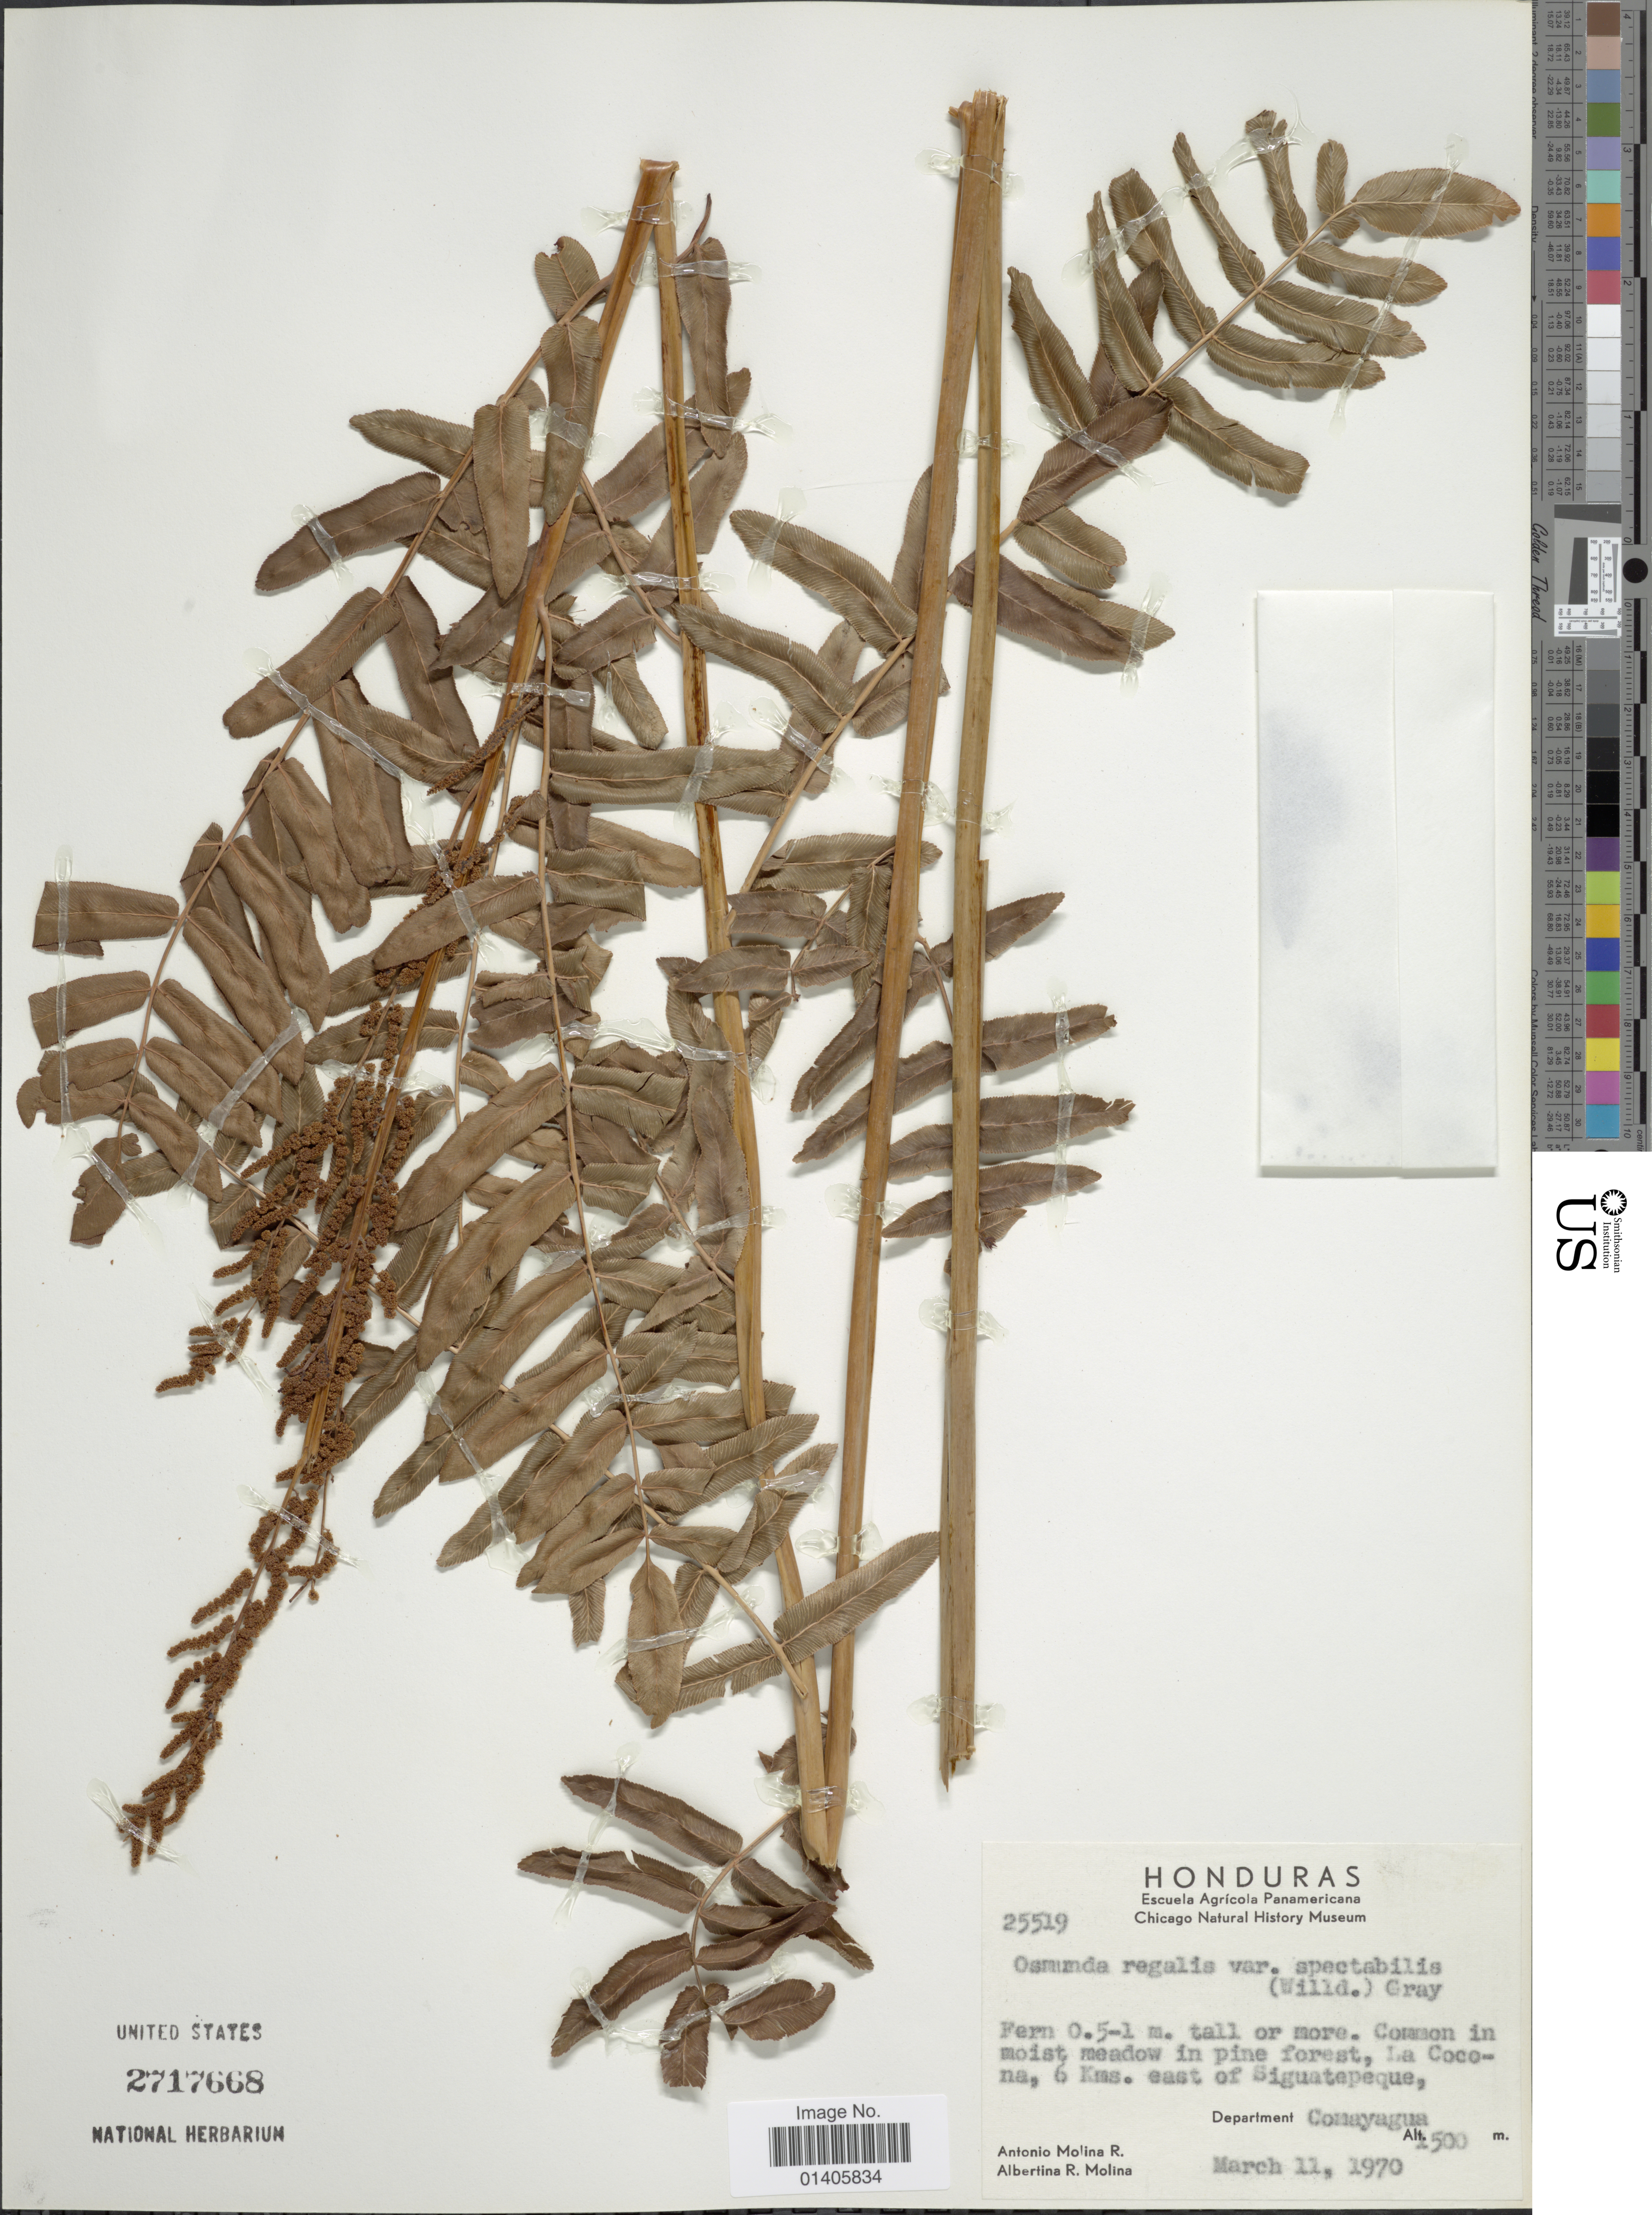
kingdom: Plantae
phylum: Tracheophyta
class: Polypodiopsida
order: Osmundales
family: Osmundaceae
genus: Osmunda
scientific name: Osmunda regalis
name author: L.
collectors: A. Molina R. & A. R. Molina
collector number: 25519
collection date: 1970-03-11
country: Honduras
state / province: Comayagua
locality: La Cocona, 6 Kms east of Siguatepeque, Department Comayagua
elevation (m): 1500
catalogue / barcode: US 2717668